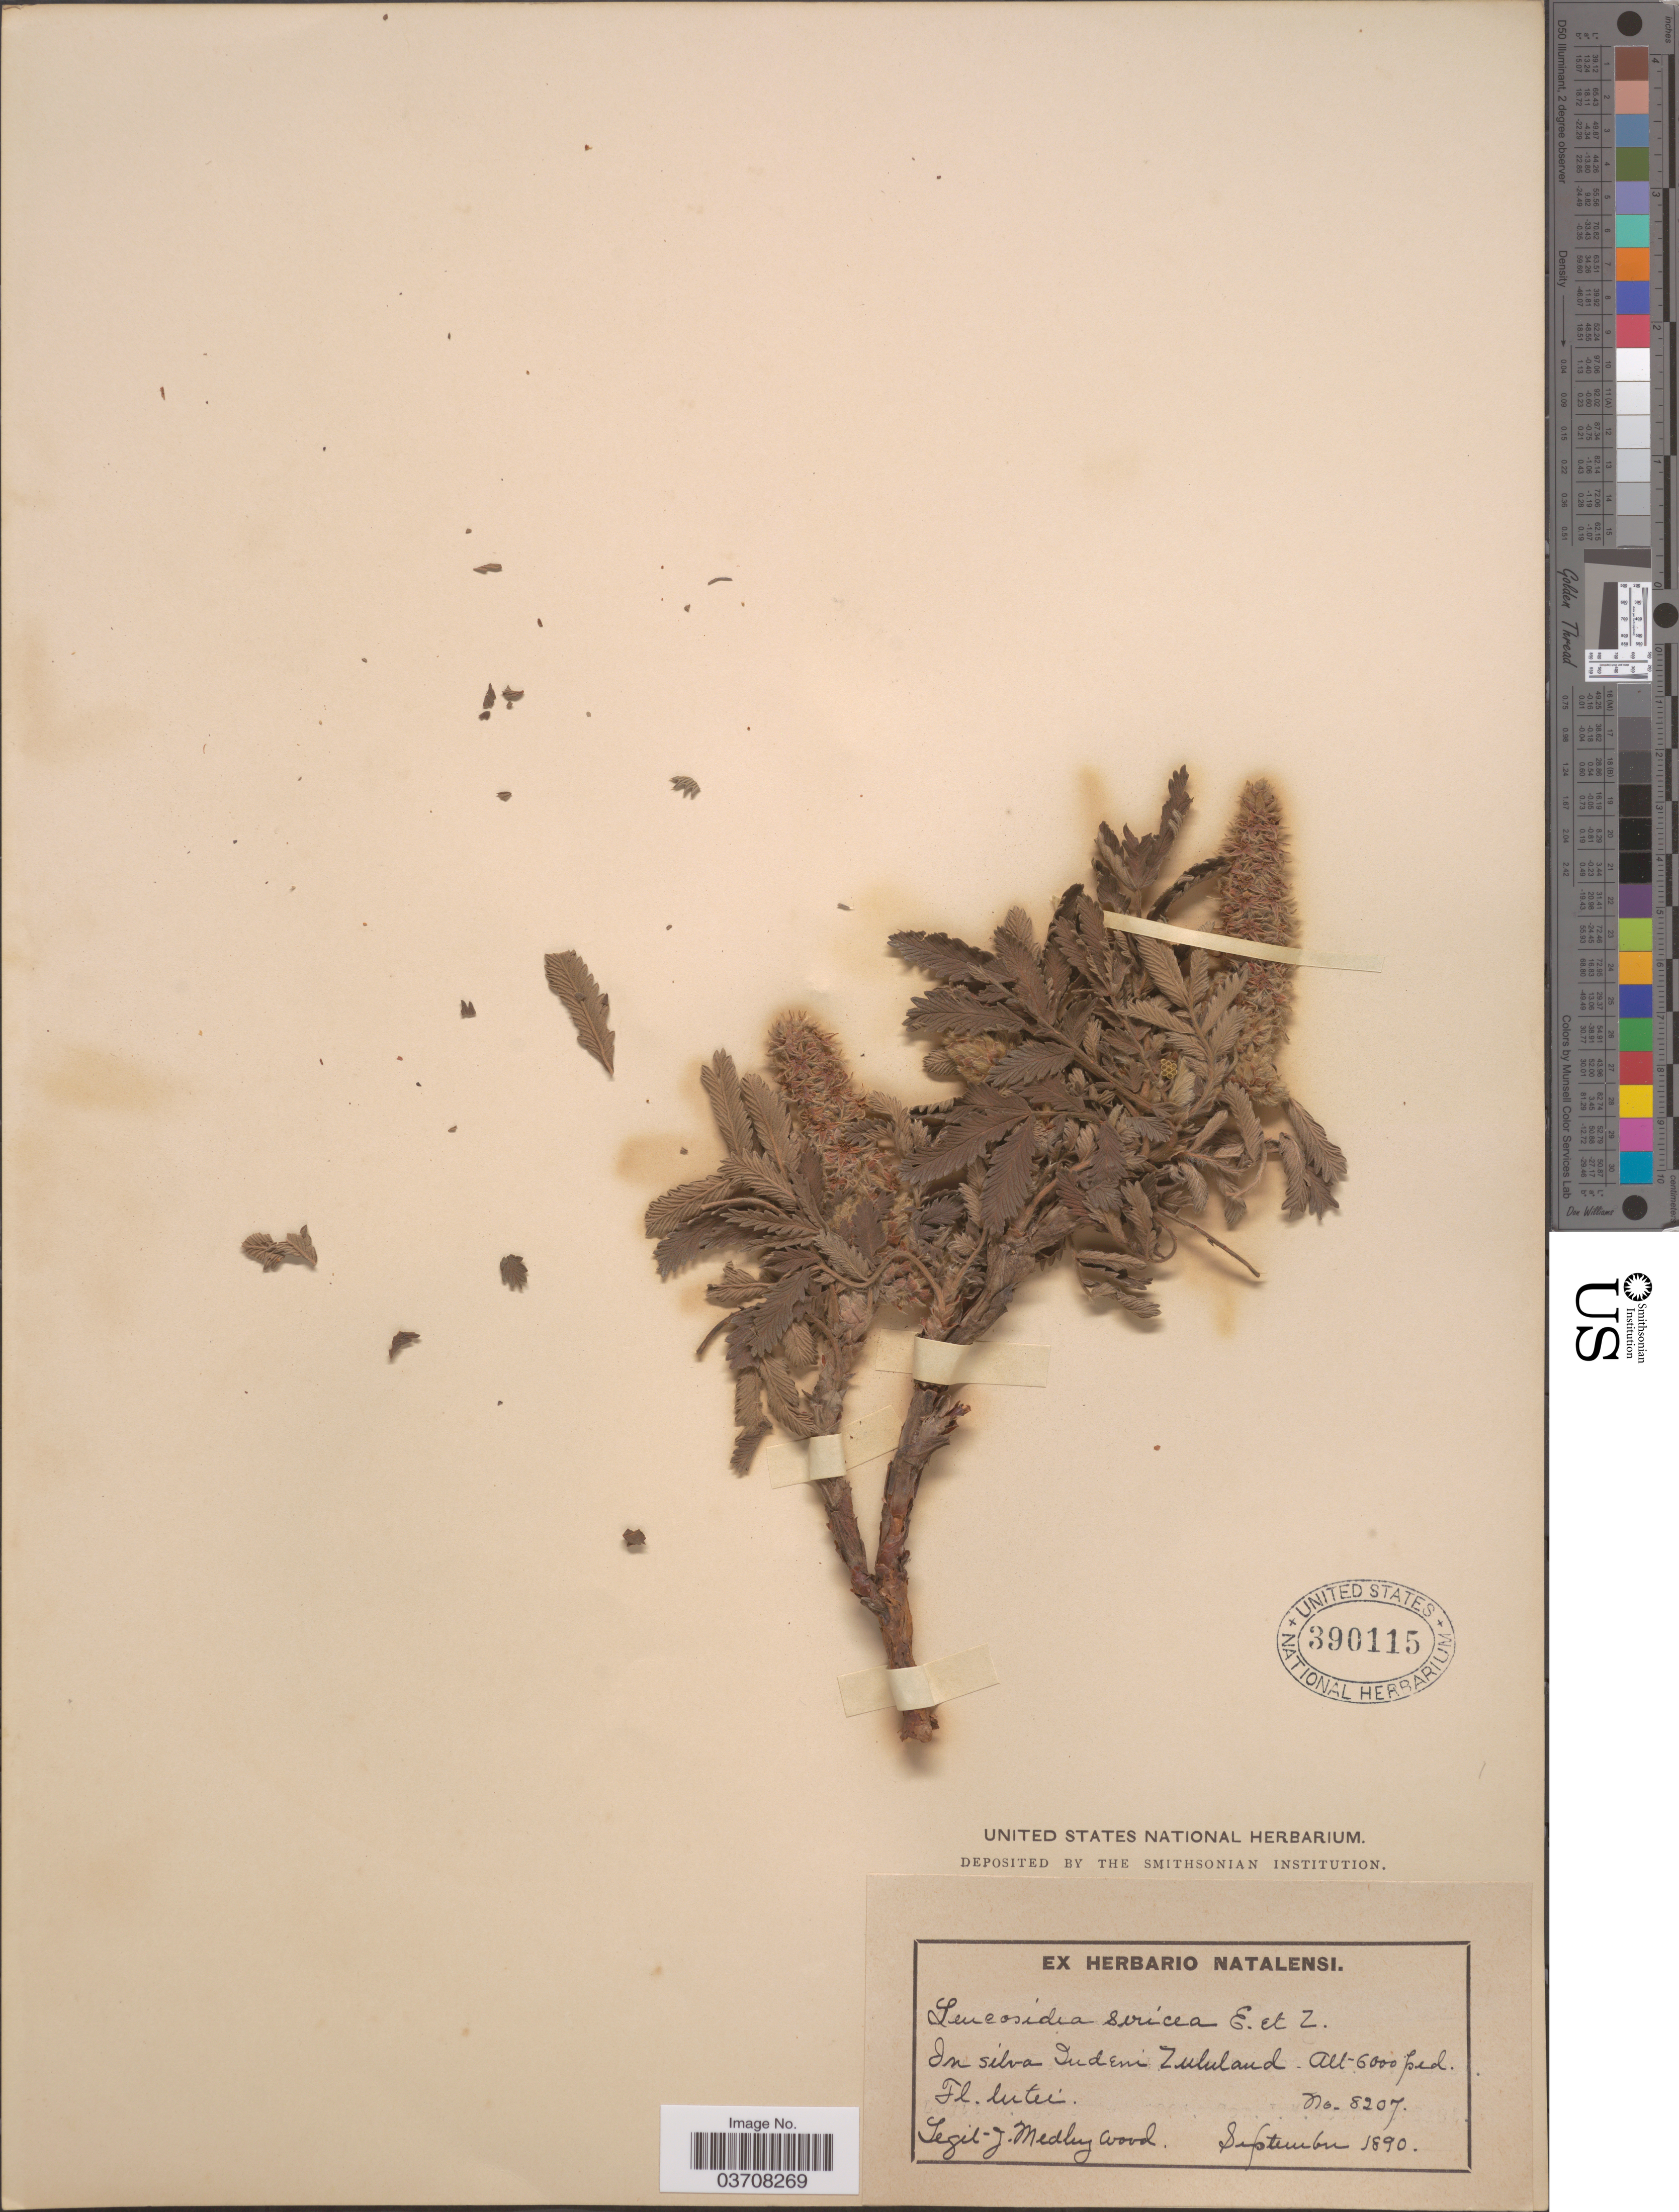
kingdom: Plantae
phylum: Tracheophyta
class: Magnoliopsida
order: Rosales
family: Rosaceae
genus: Leucosidea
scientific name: Leucosidea sericea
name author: Eckl. & Zeyh.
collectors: J. Medley Wood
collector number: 8207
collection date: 1890-09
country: South Africa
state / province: KwaZulu-Natal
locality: In silva Indeni Zululand.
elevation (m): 1829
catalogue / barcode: US 390115